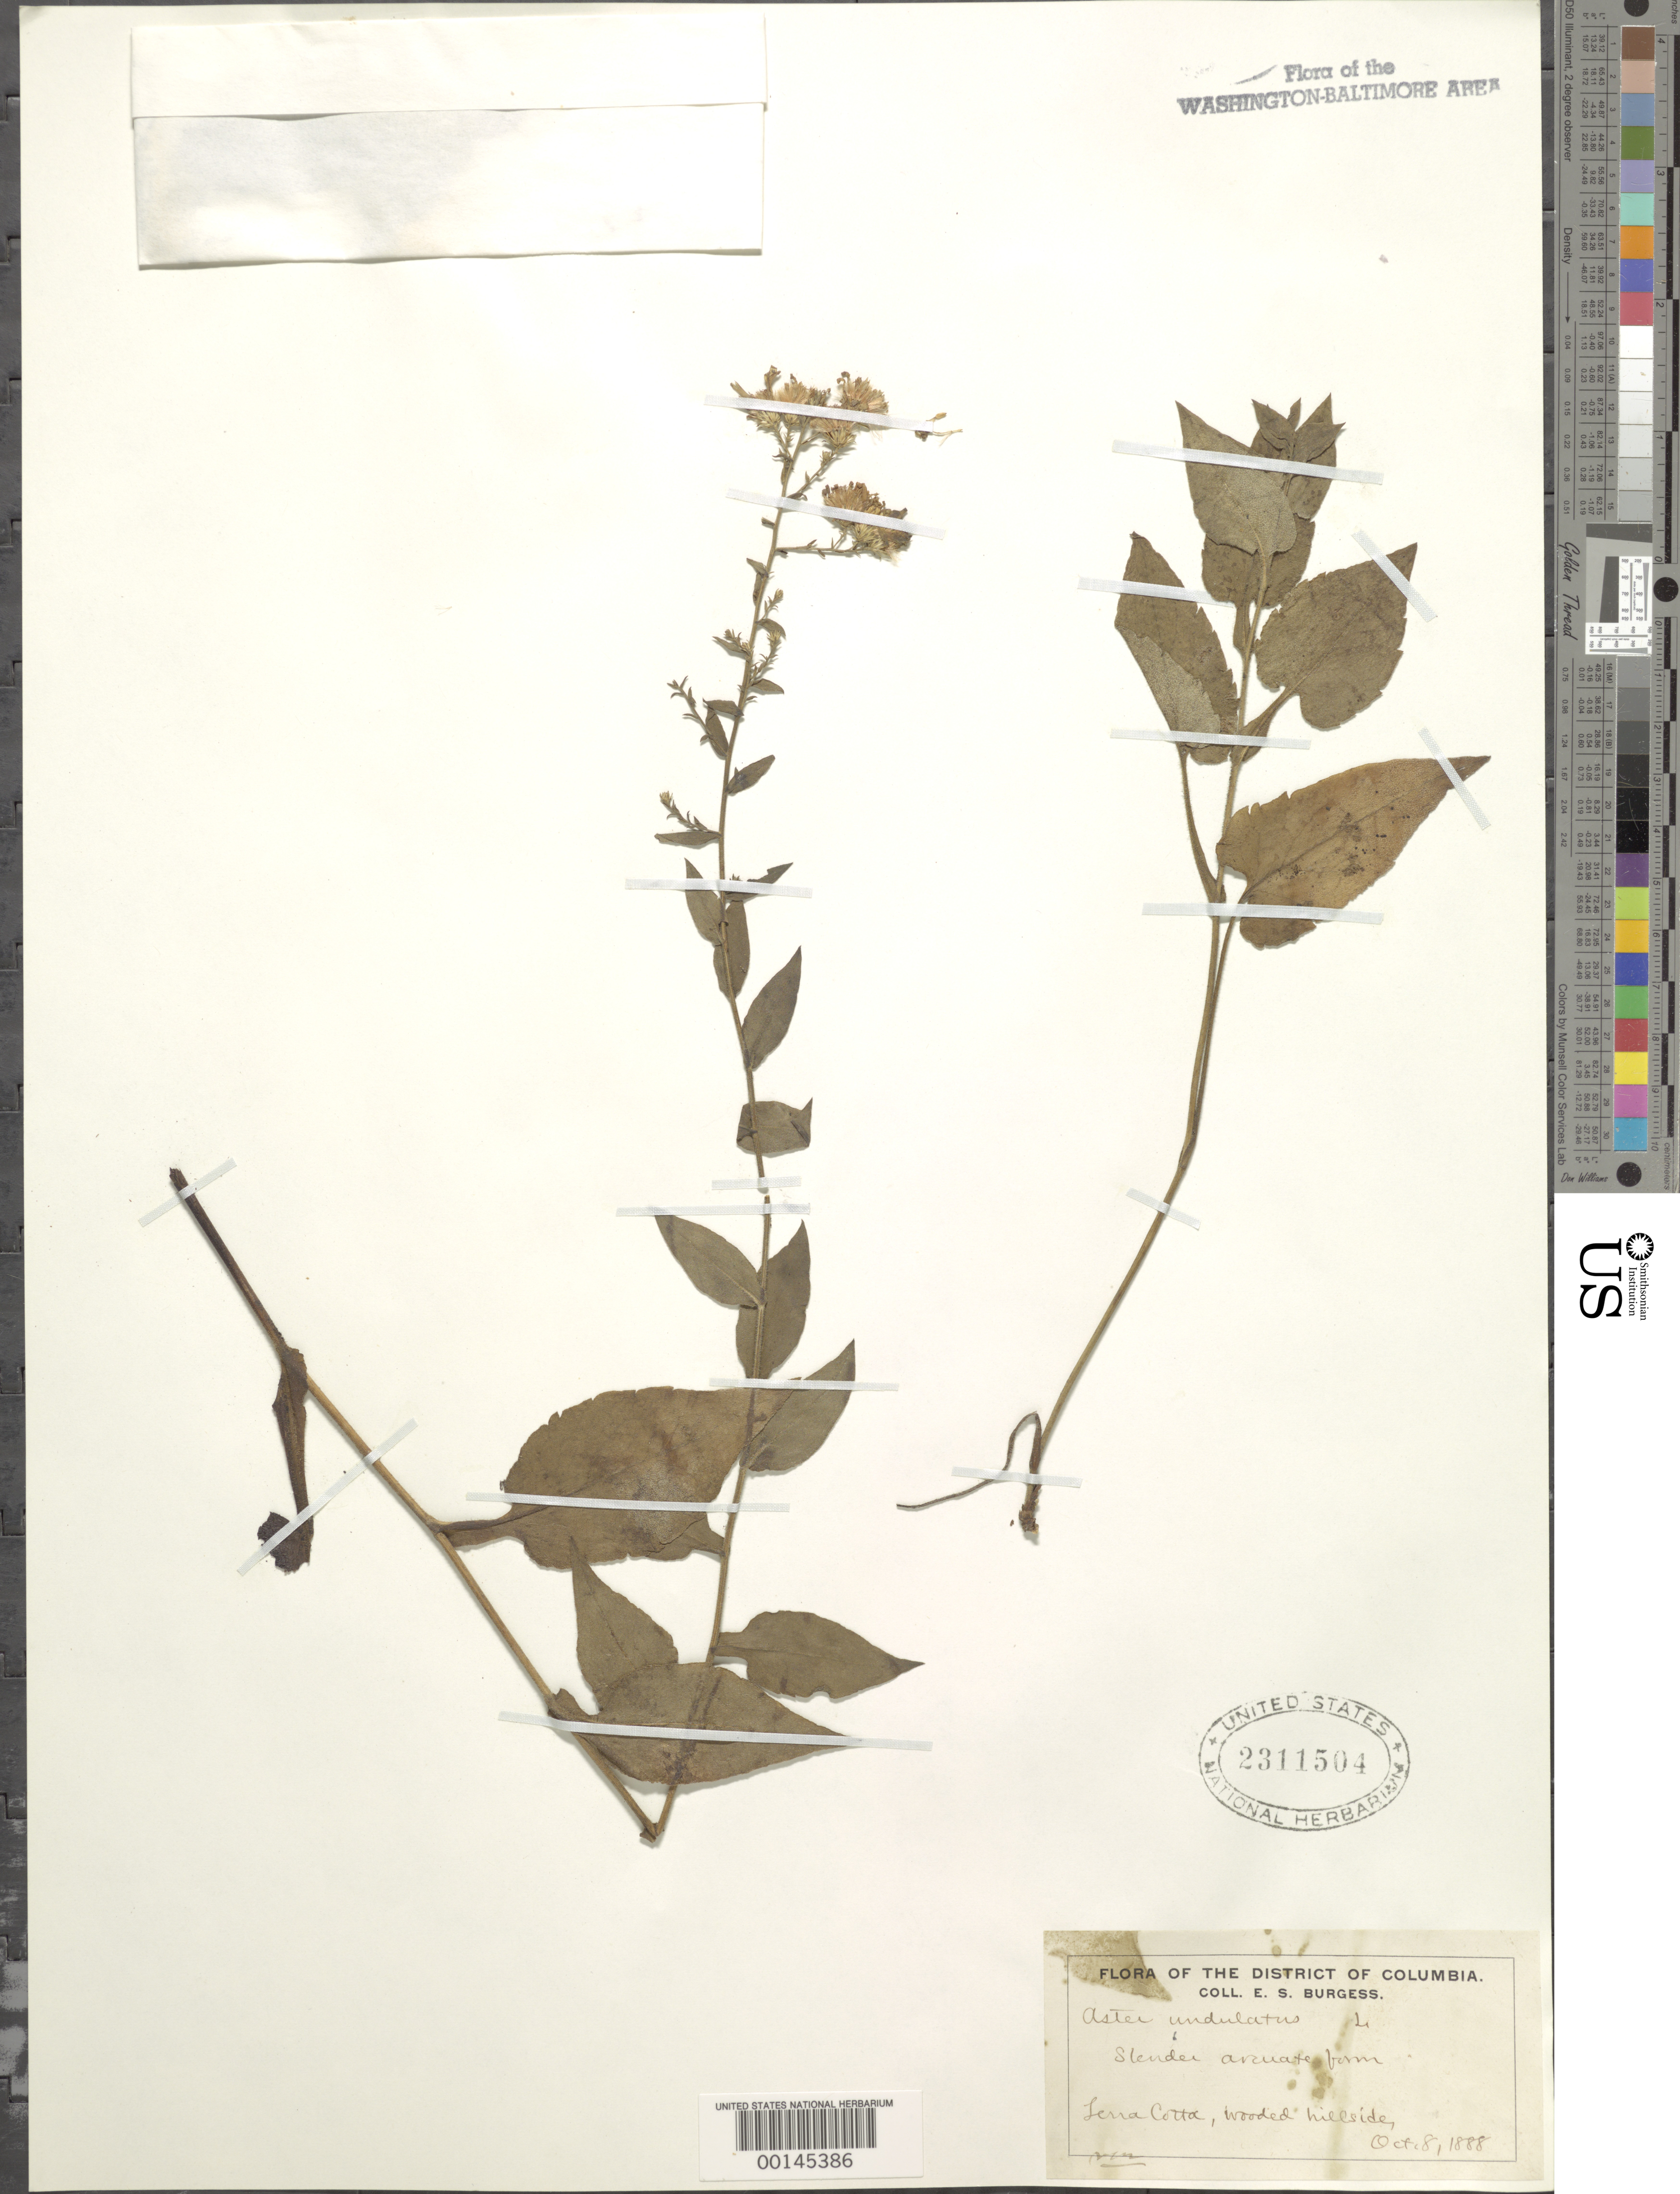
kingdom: Plantae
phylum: Tracheophyta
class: Magnoliopsida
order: Asterales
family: Asteraceae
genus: Symphyotrichum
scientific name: Symphyotrichum undulatum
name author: (L.) G.L. Nesom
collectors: E. Burgess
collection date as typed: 08 Oct 1888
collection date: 1888-10-08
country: United States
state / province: District of Columbia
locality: Terra Cotta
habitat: Wooded hillside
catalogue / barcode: US 2311504